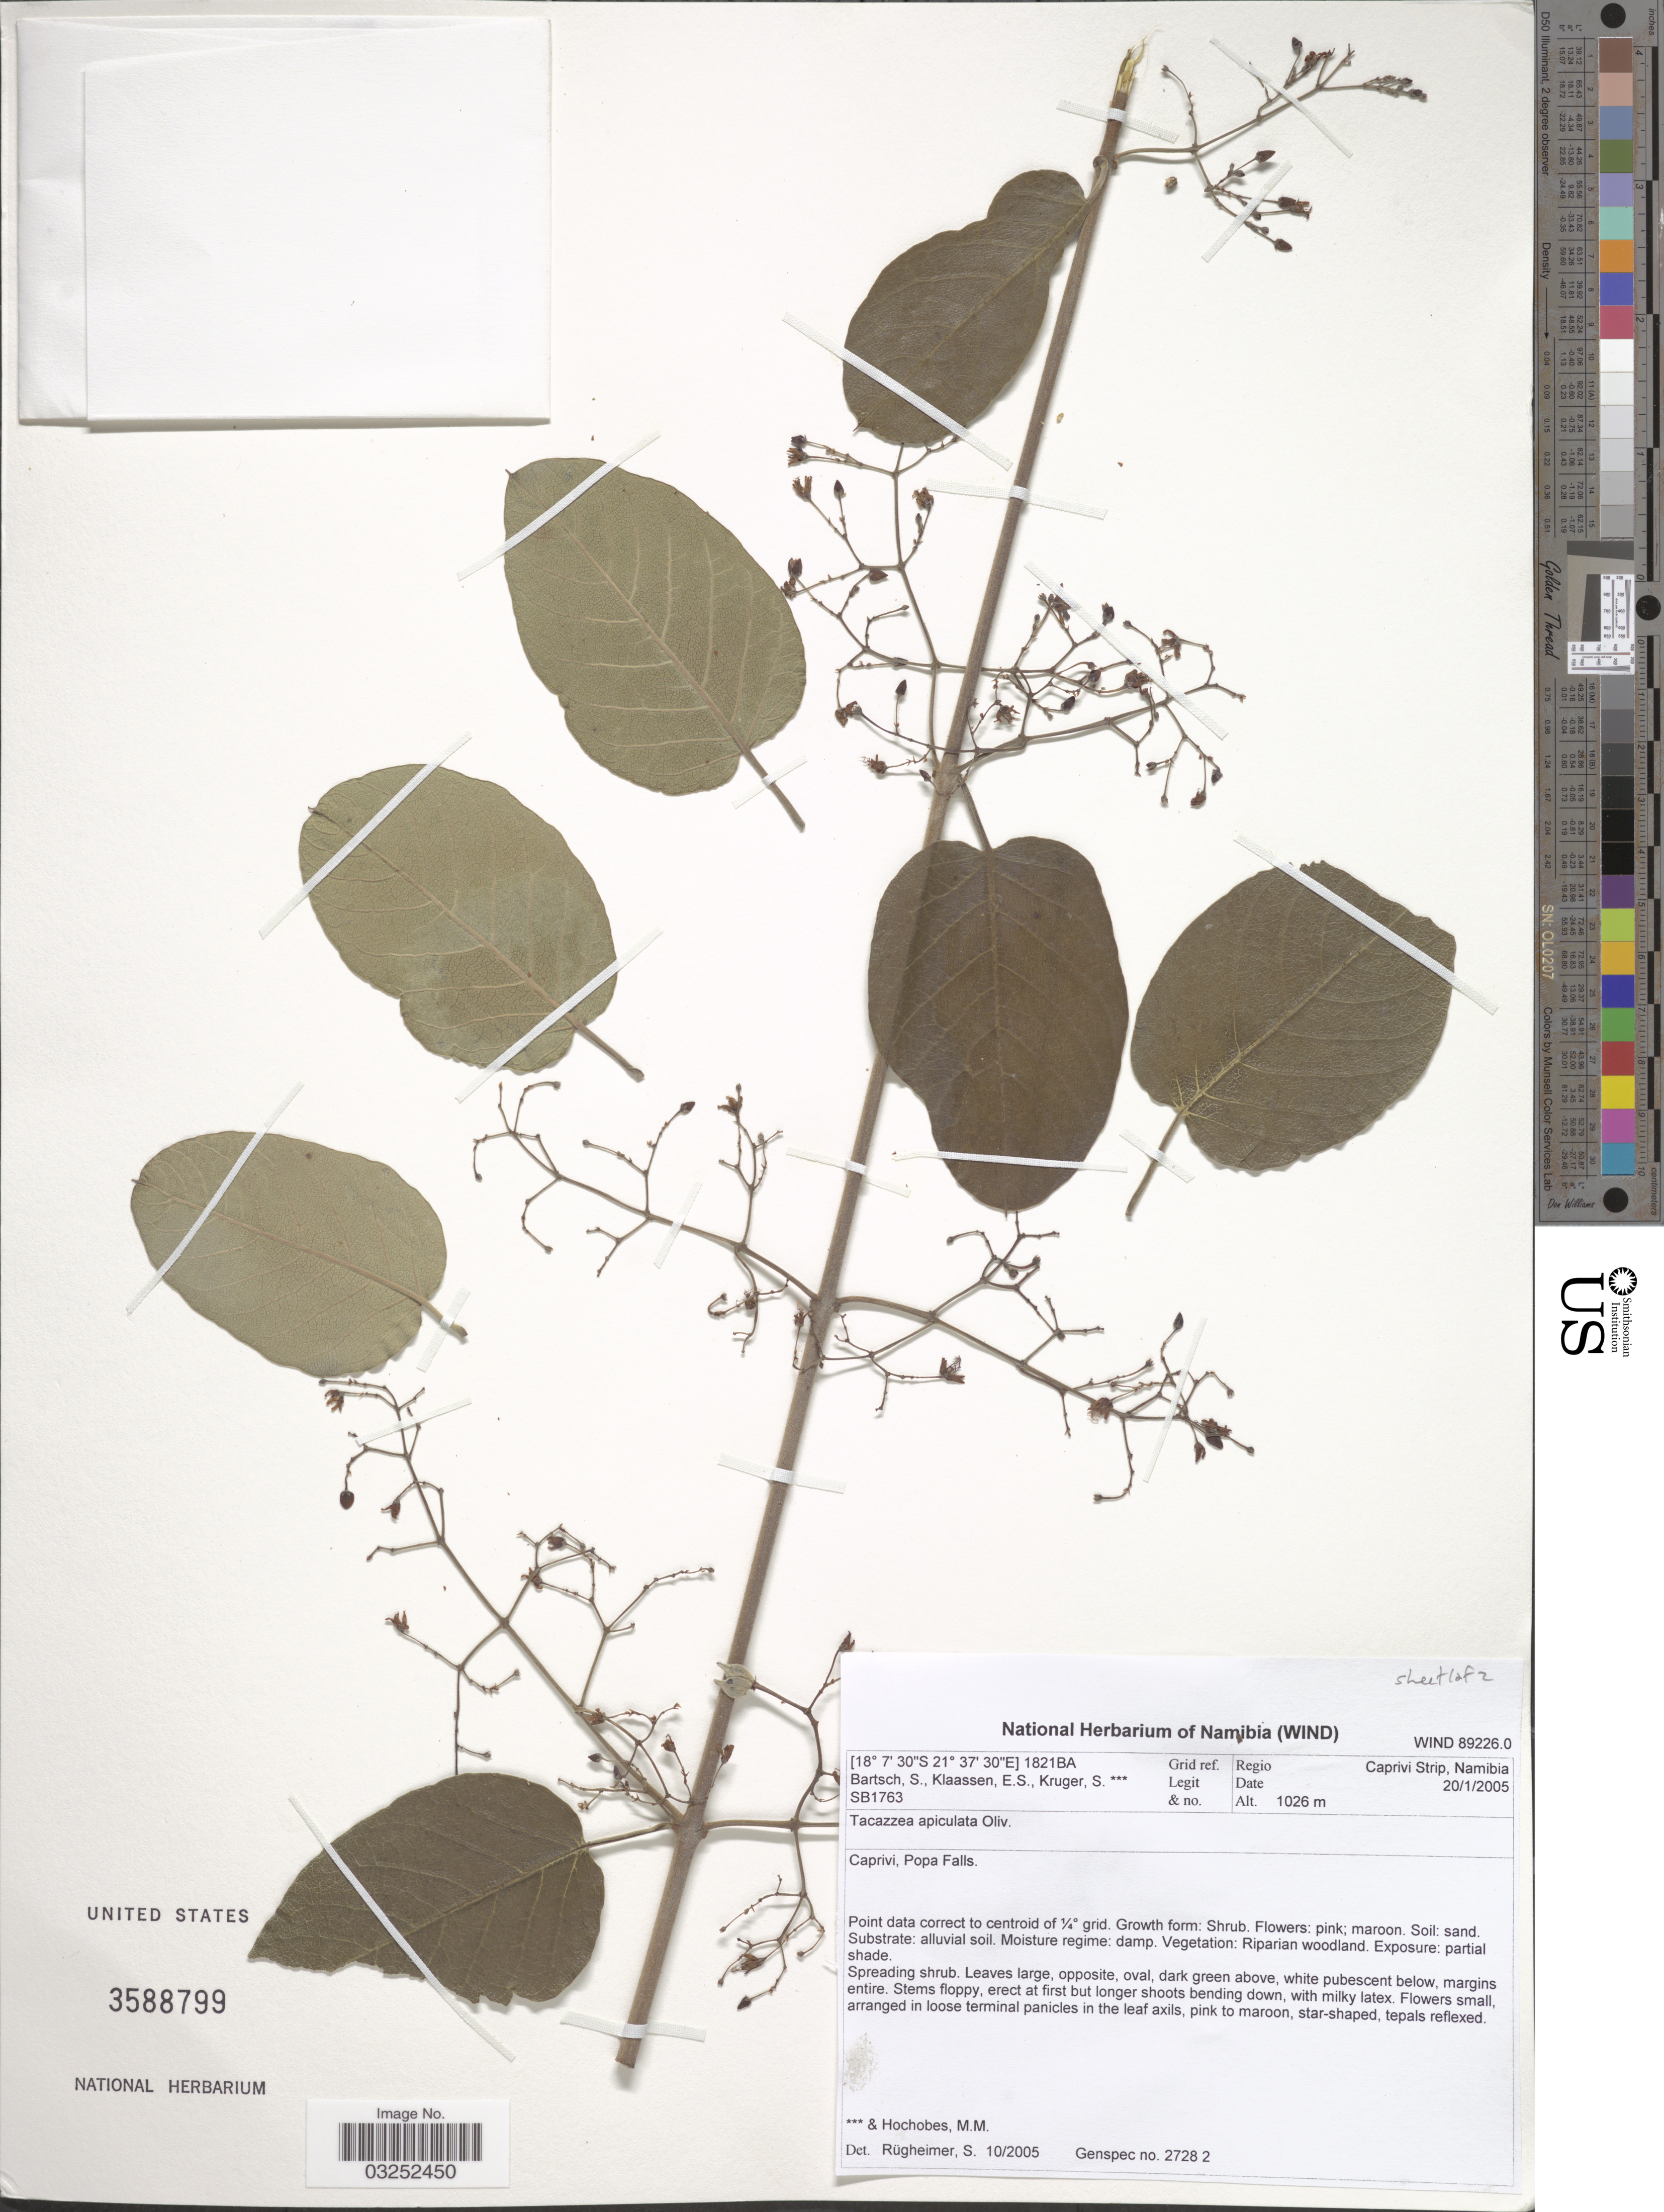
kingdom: Plantae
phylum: Tracheophyta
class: Magnoliopsida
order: Gentianales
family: Apocynaceae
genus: Tacazzea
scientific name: Tacazzea apiculata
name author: Oliv.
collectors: S. Bartsch, E. S. Klaassen, S. Kruger & M. Hochobes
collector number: SB1763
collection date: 2005-01-20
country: Namibia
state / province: Caprivi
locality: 1821BA Grid ref. Regio Caprivi Strip. Caprivi, Popa Falls.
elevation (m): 1026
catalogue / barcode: US 3588799